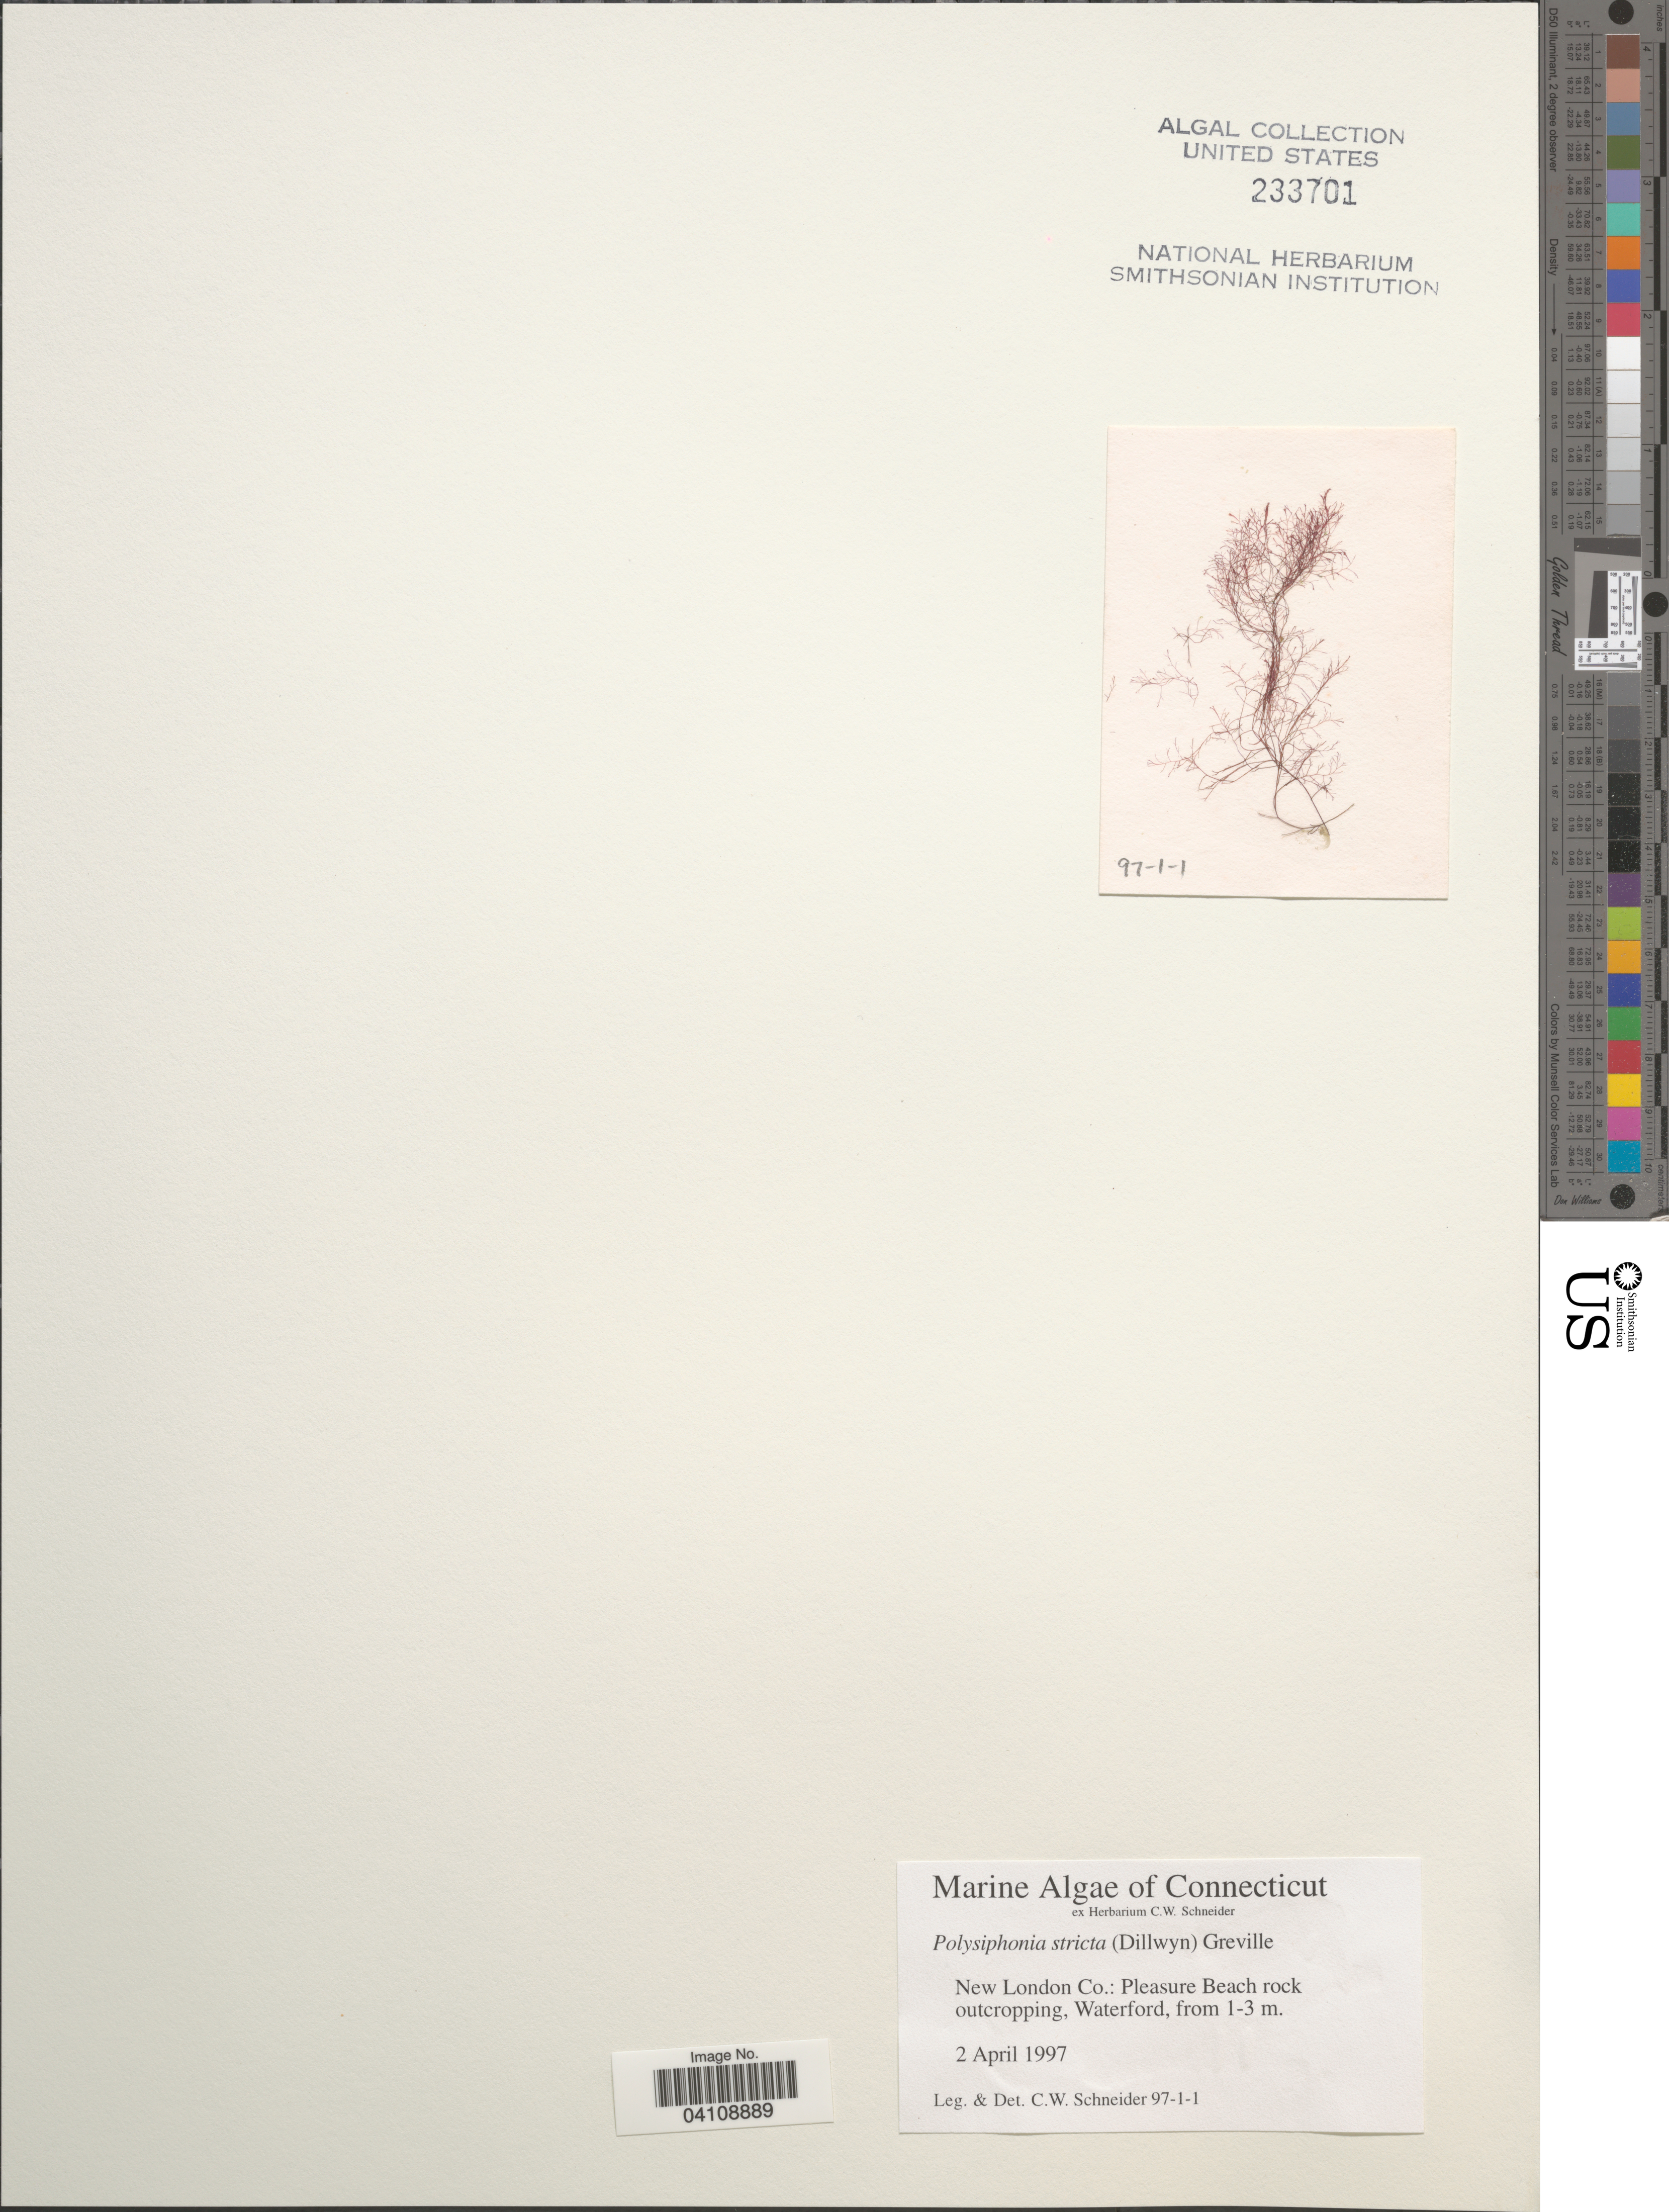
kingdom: Plantae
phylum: Rhodophyta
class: Florideophyceae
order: Ceramiales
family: Rhodomelaceae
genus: Polysiphonia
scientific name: Polysiphonia stricta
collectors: C. W.Schneider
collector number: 97-1-1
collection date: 1997-04-02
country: United States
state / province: Connecticut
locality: New London Co.: Pleasure Beach rock outcropping, Waterford.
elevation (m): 1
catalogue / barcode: US 233701